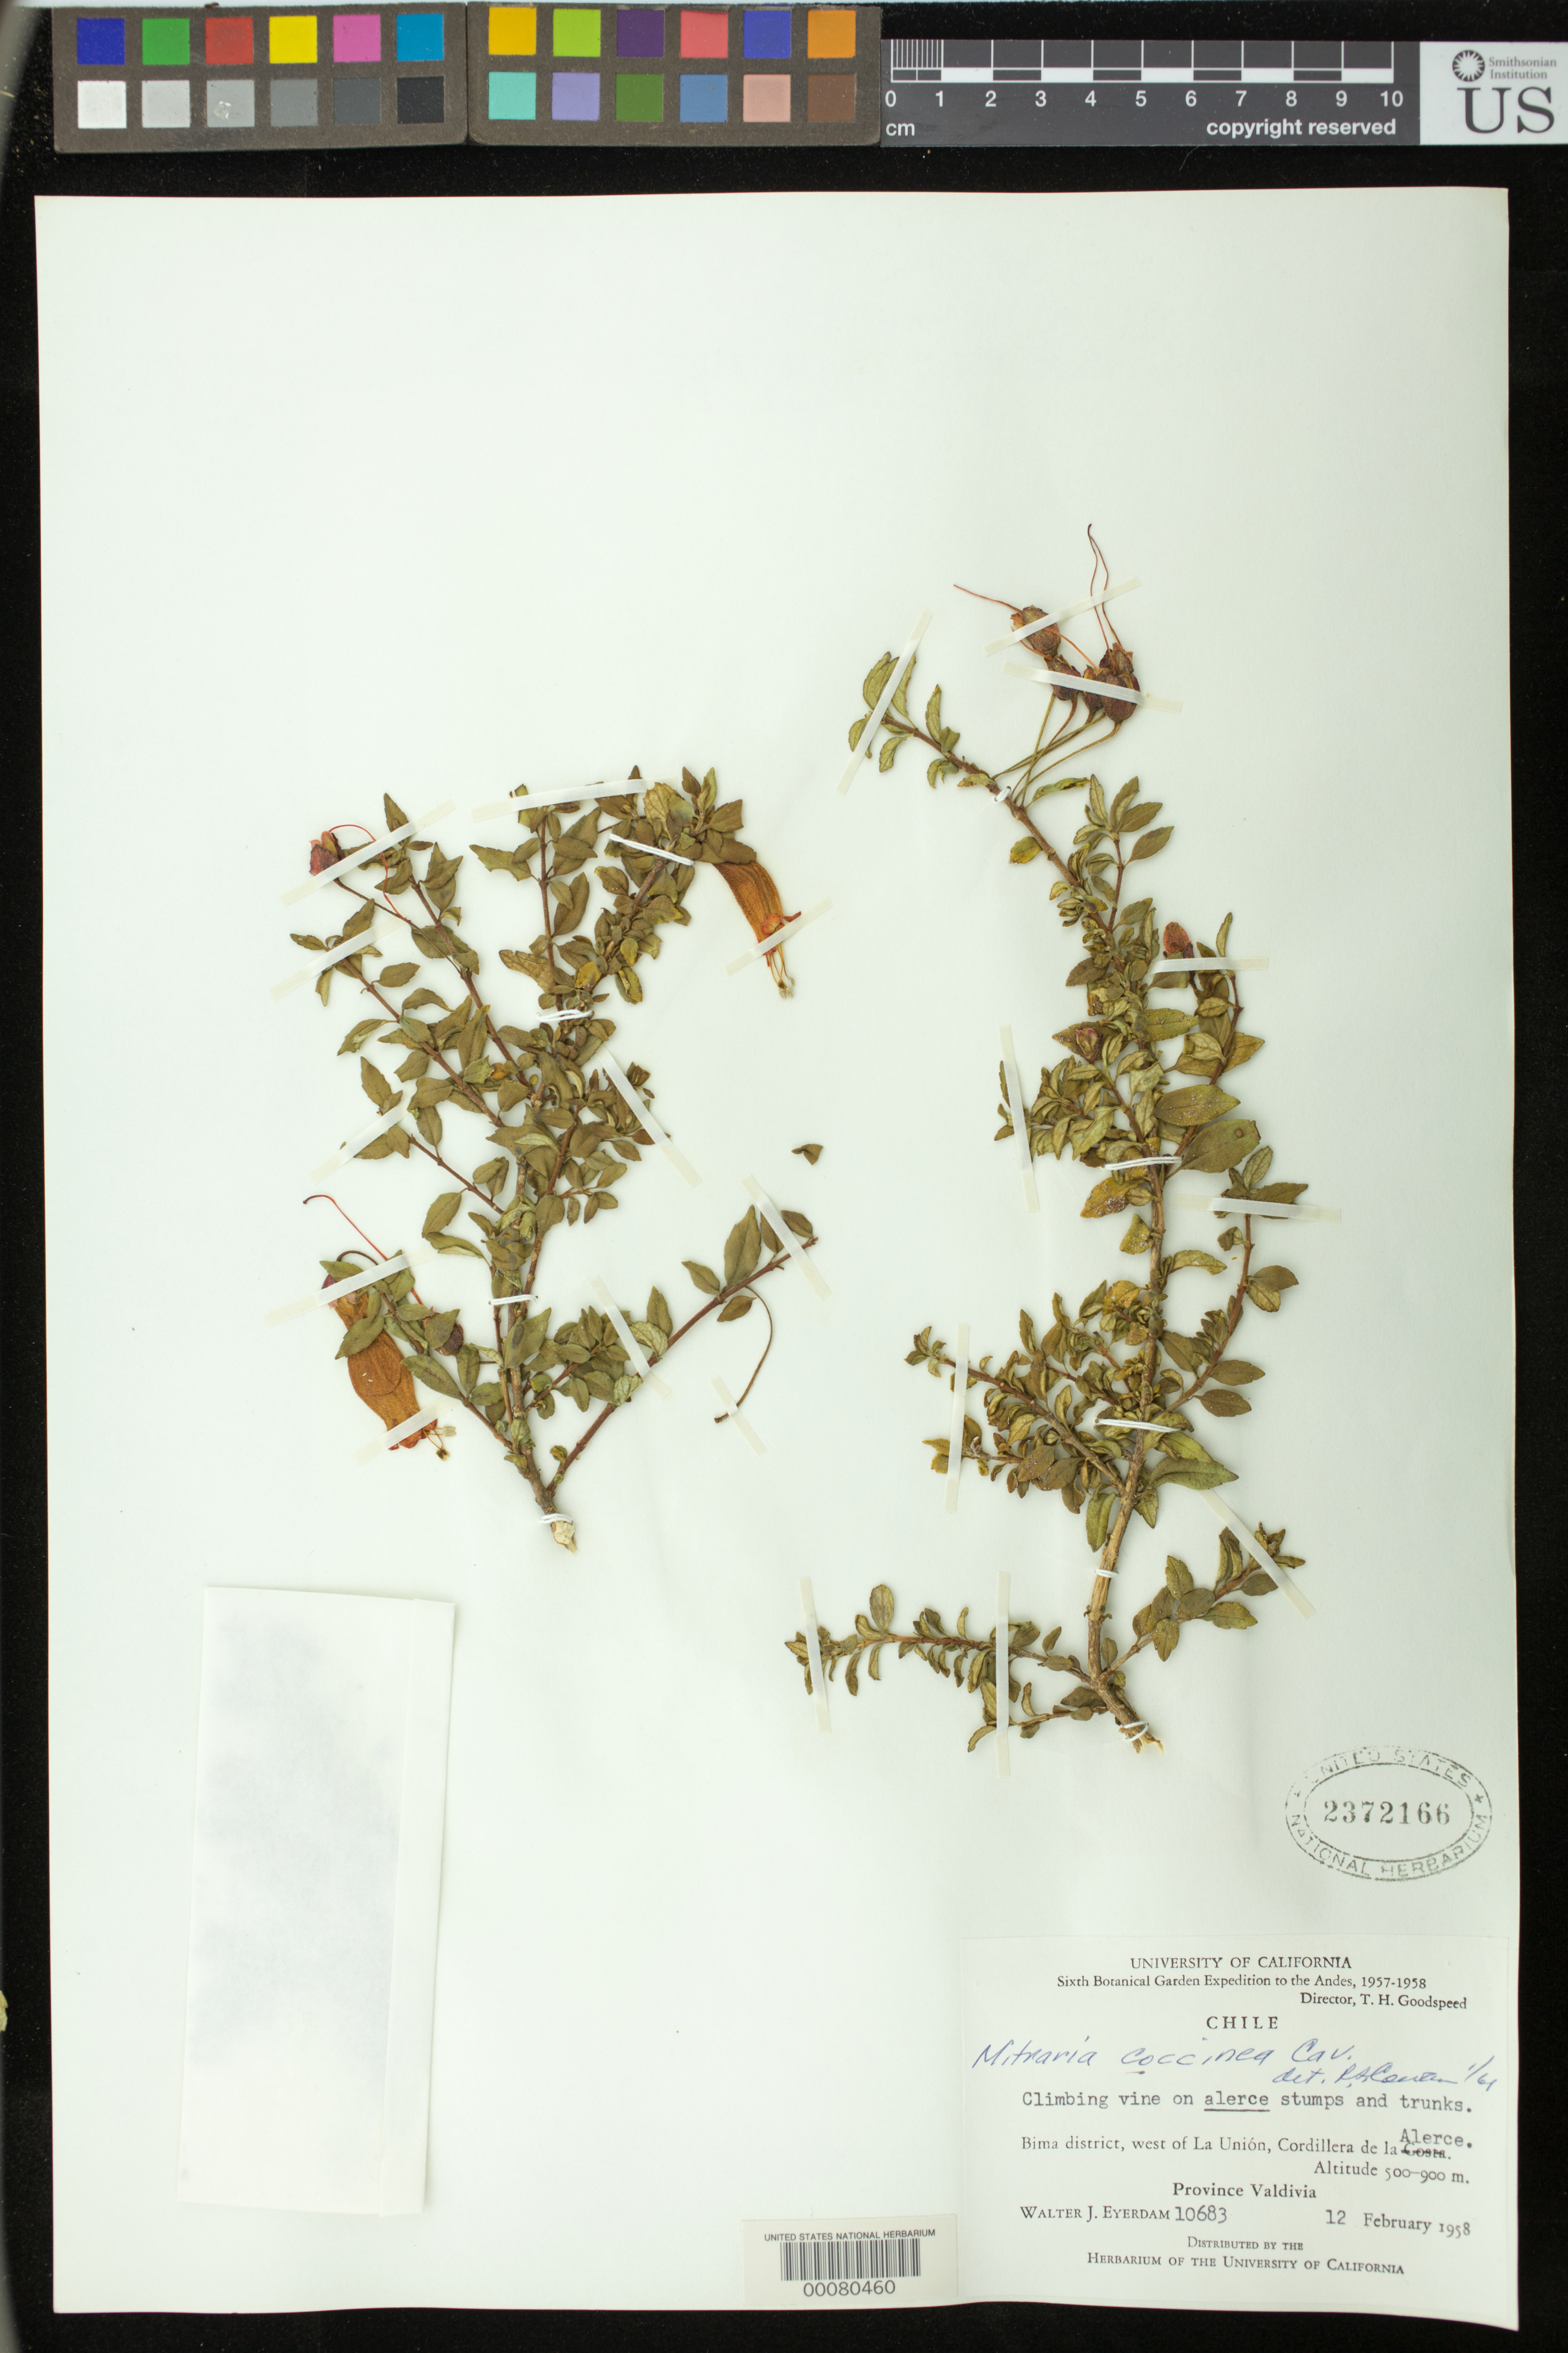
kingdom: Plantae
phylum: Tracheophyta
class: Magnoliopsida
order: Lamiales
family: Gesneriaceae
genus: Mitraria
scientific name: Mitraria coccinea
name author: Cav.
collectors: W. J. Eyerdam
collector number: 10683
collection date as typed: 12 Feb 1958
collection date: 1958-02-12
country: Chile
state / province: Los Ríos (XIV)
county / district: Valdivia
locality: Bima District, W of La Union, Cordillera de la Alerce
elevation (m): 500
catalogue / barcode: US 2372166